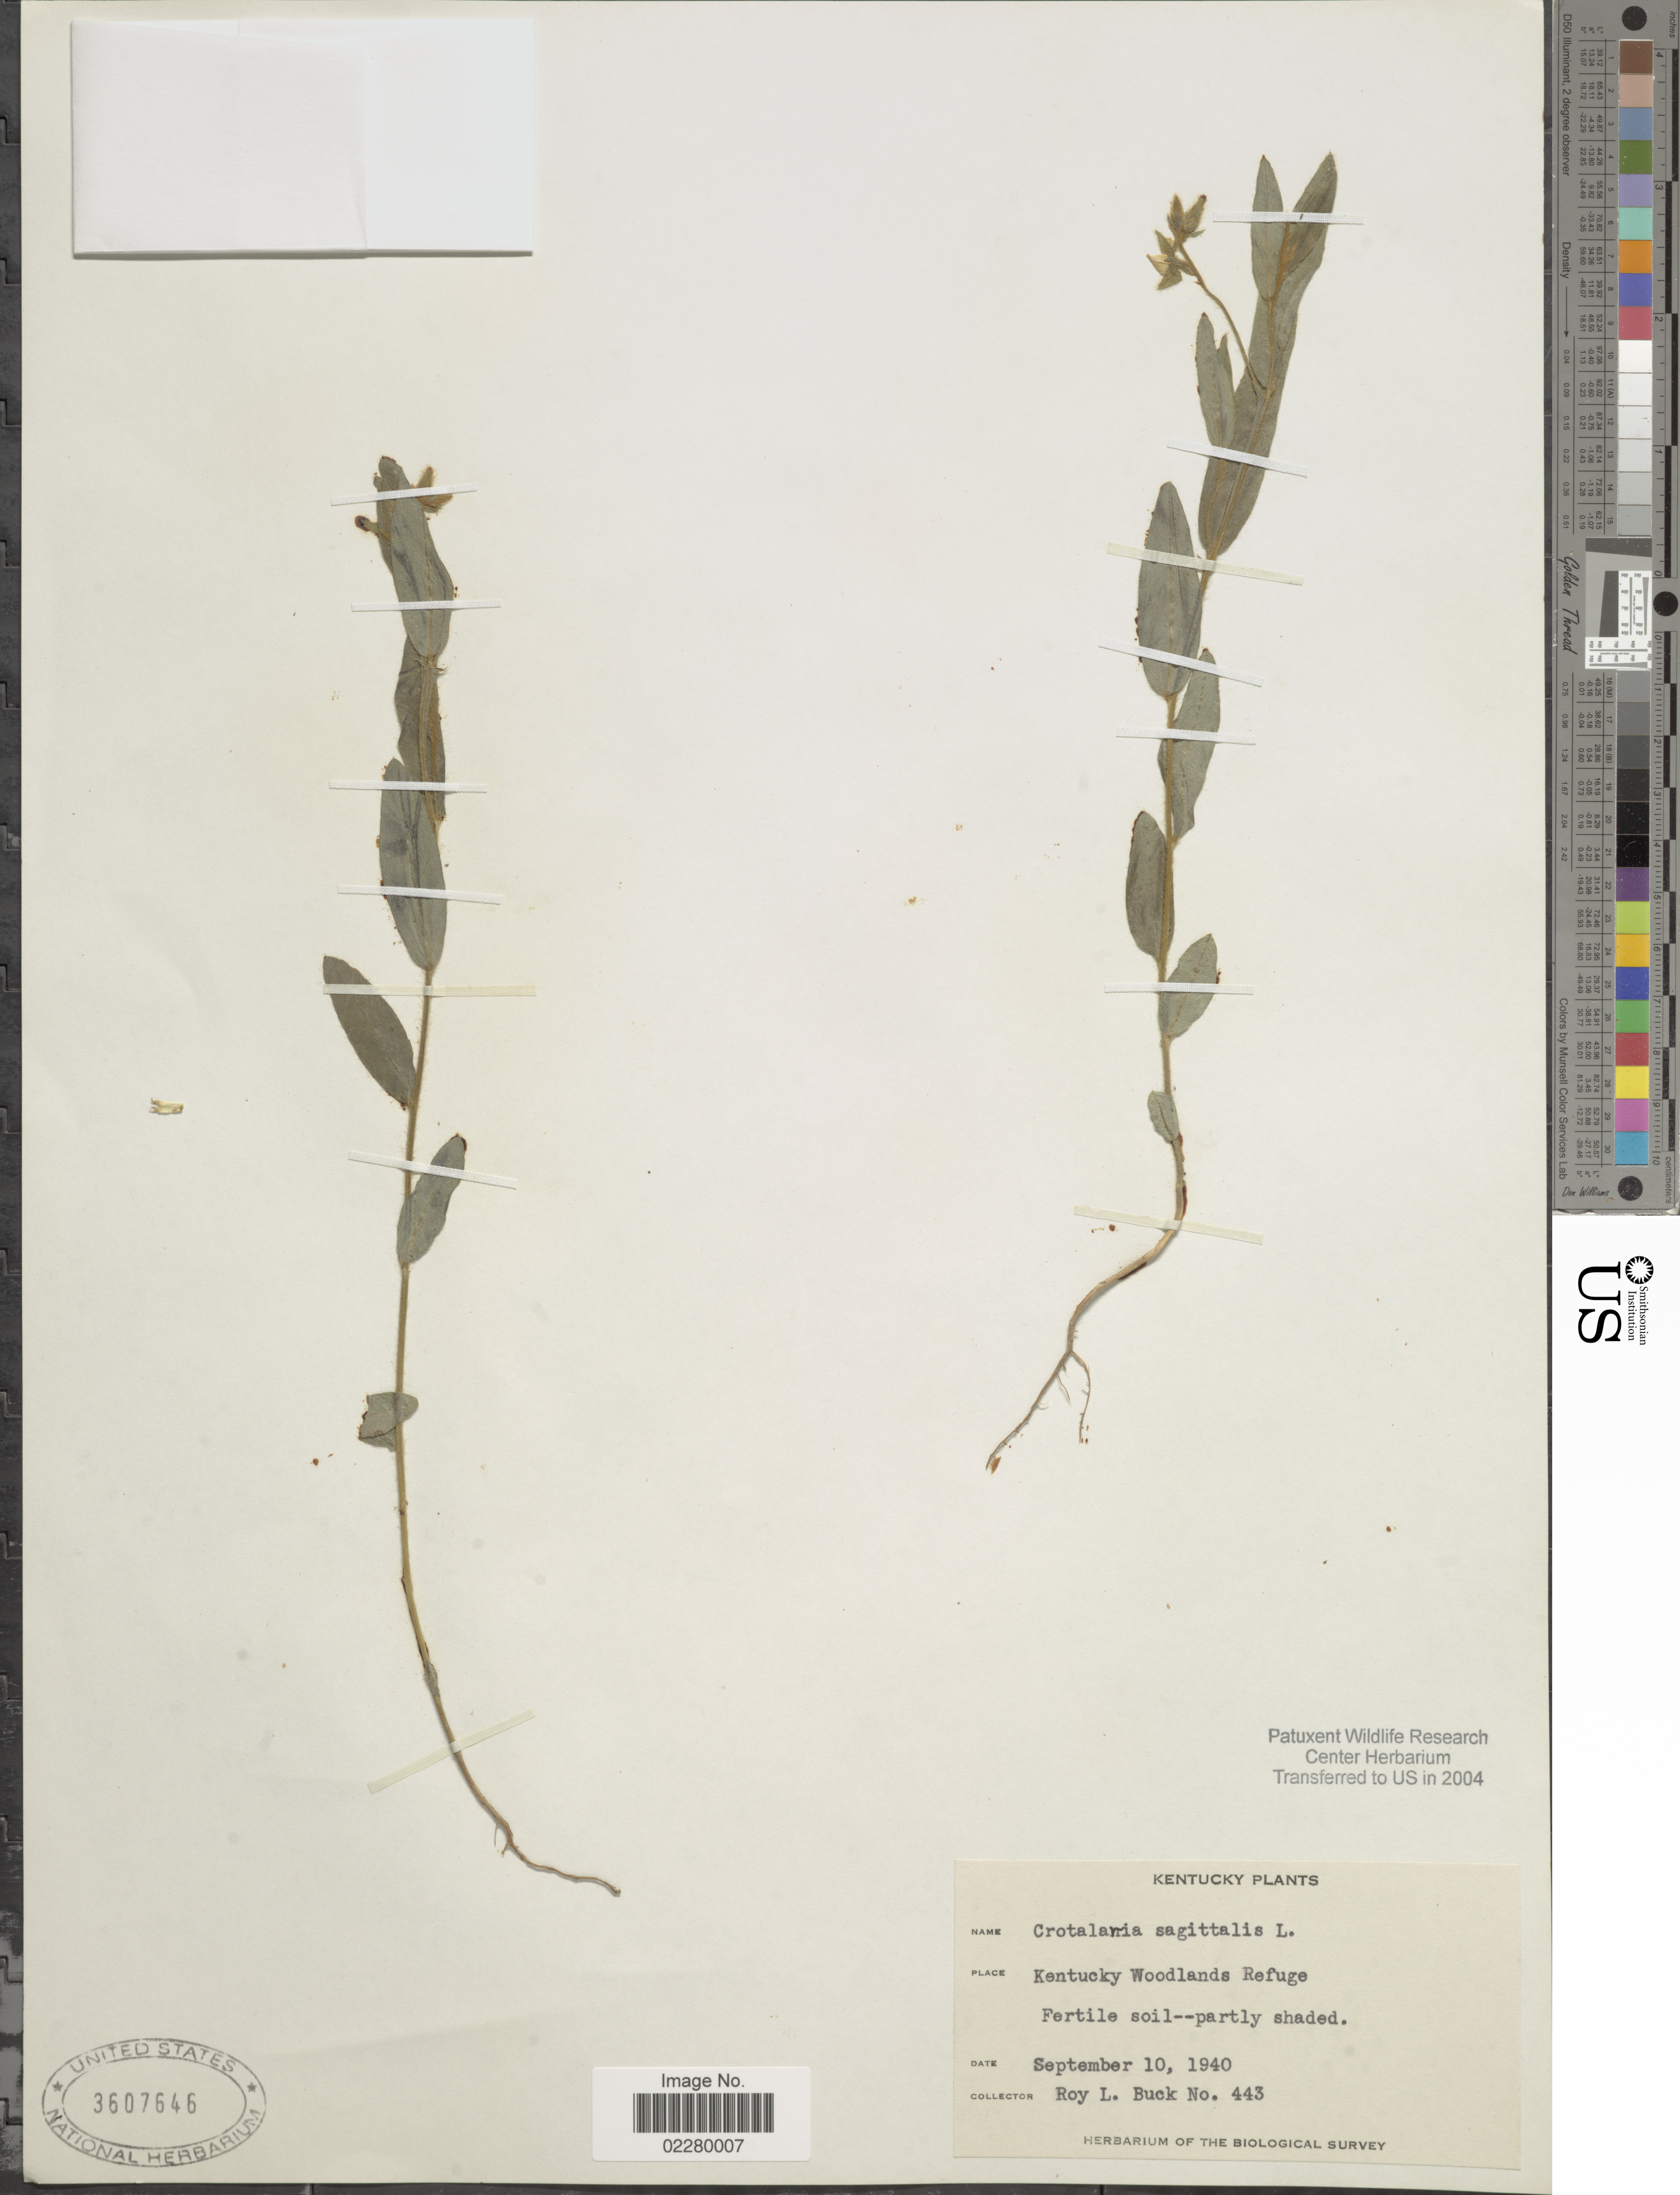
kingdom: Plantae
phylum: Tracheophyta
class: Magnoliopsida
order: Fabales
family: Fabaceae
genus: Crotalaria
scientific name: Crotalaria sagittalis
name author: L.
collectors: R. Buck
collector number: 443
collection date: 1940-09-10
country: United States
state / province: Kentucky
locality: Kentucky Woodlands Refuge Fertile soil--partly shaded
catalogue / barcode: US 3607646